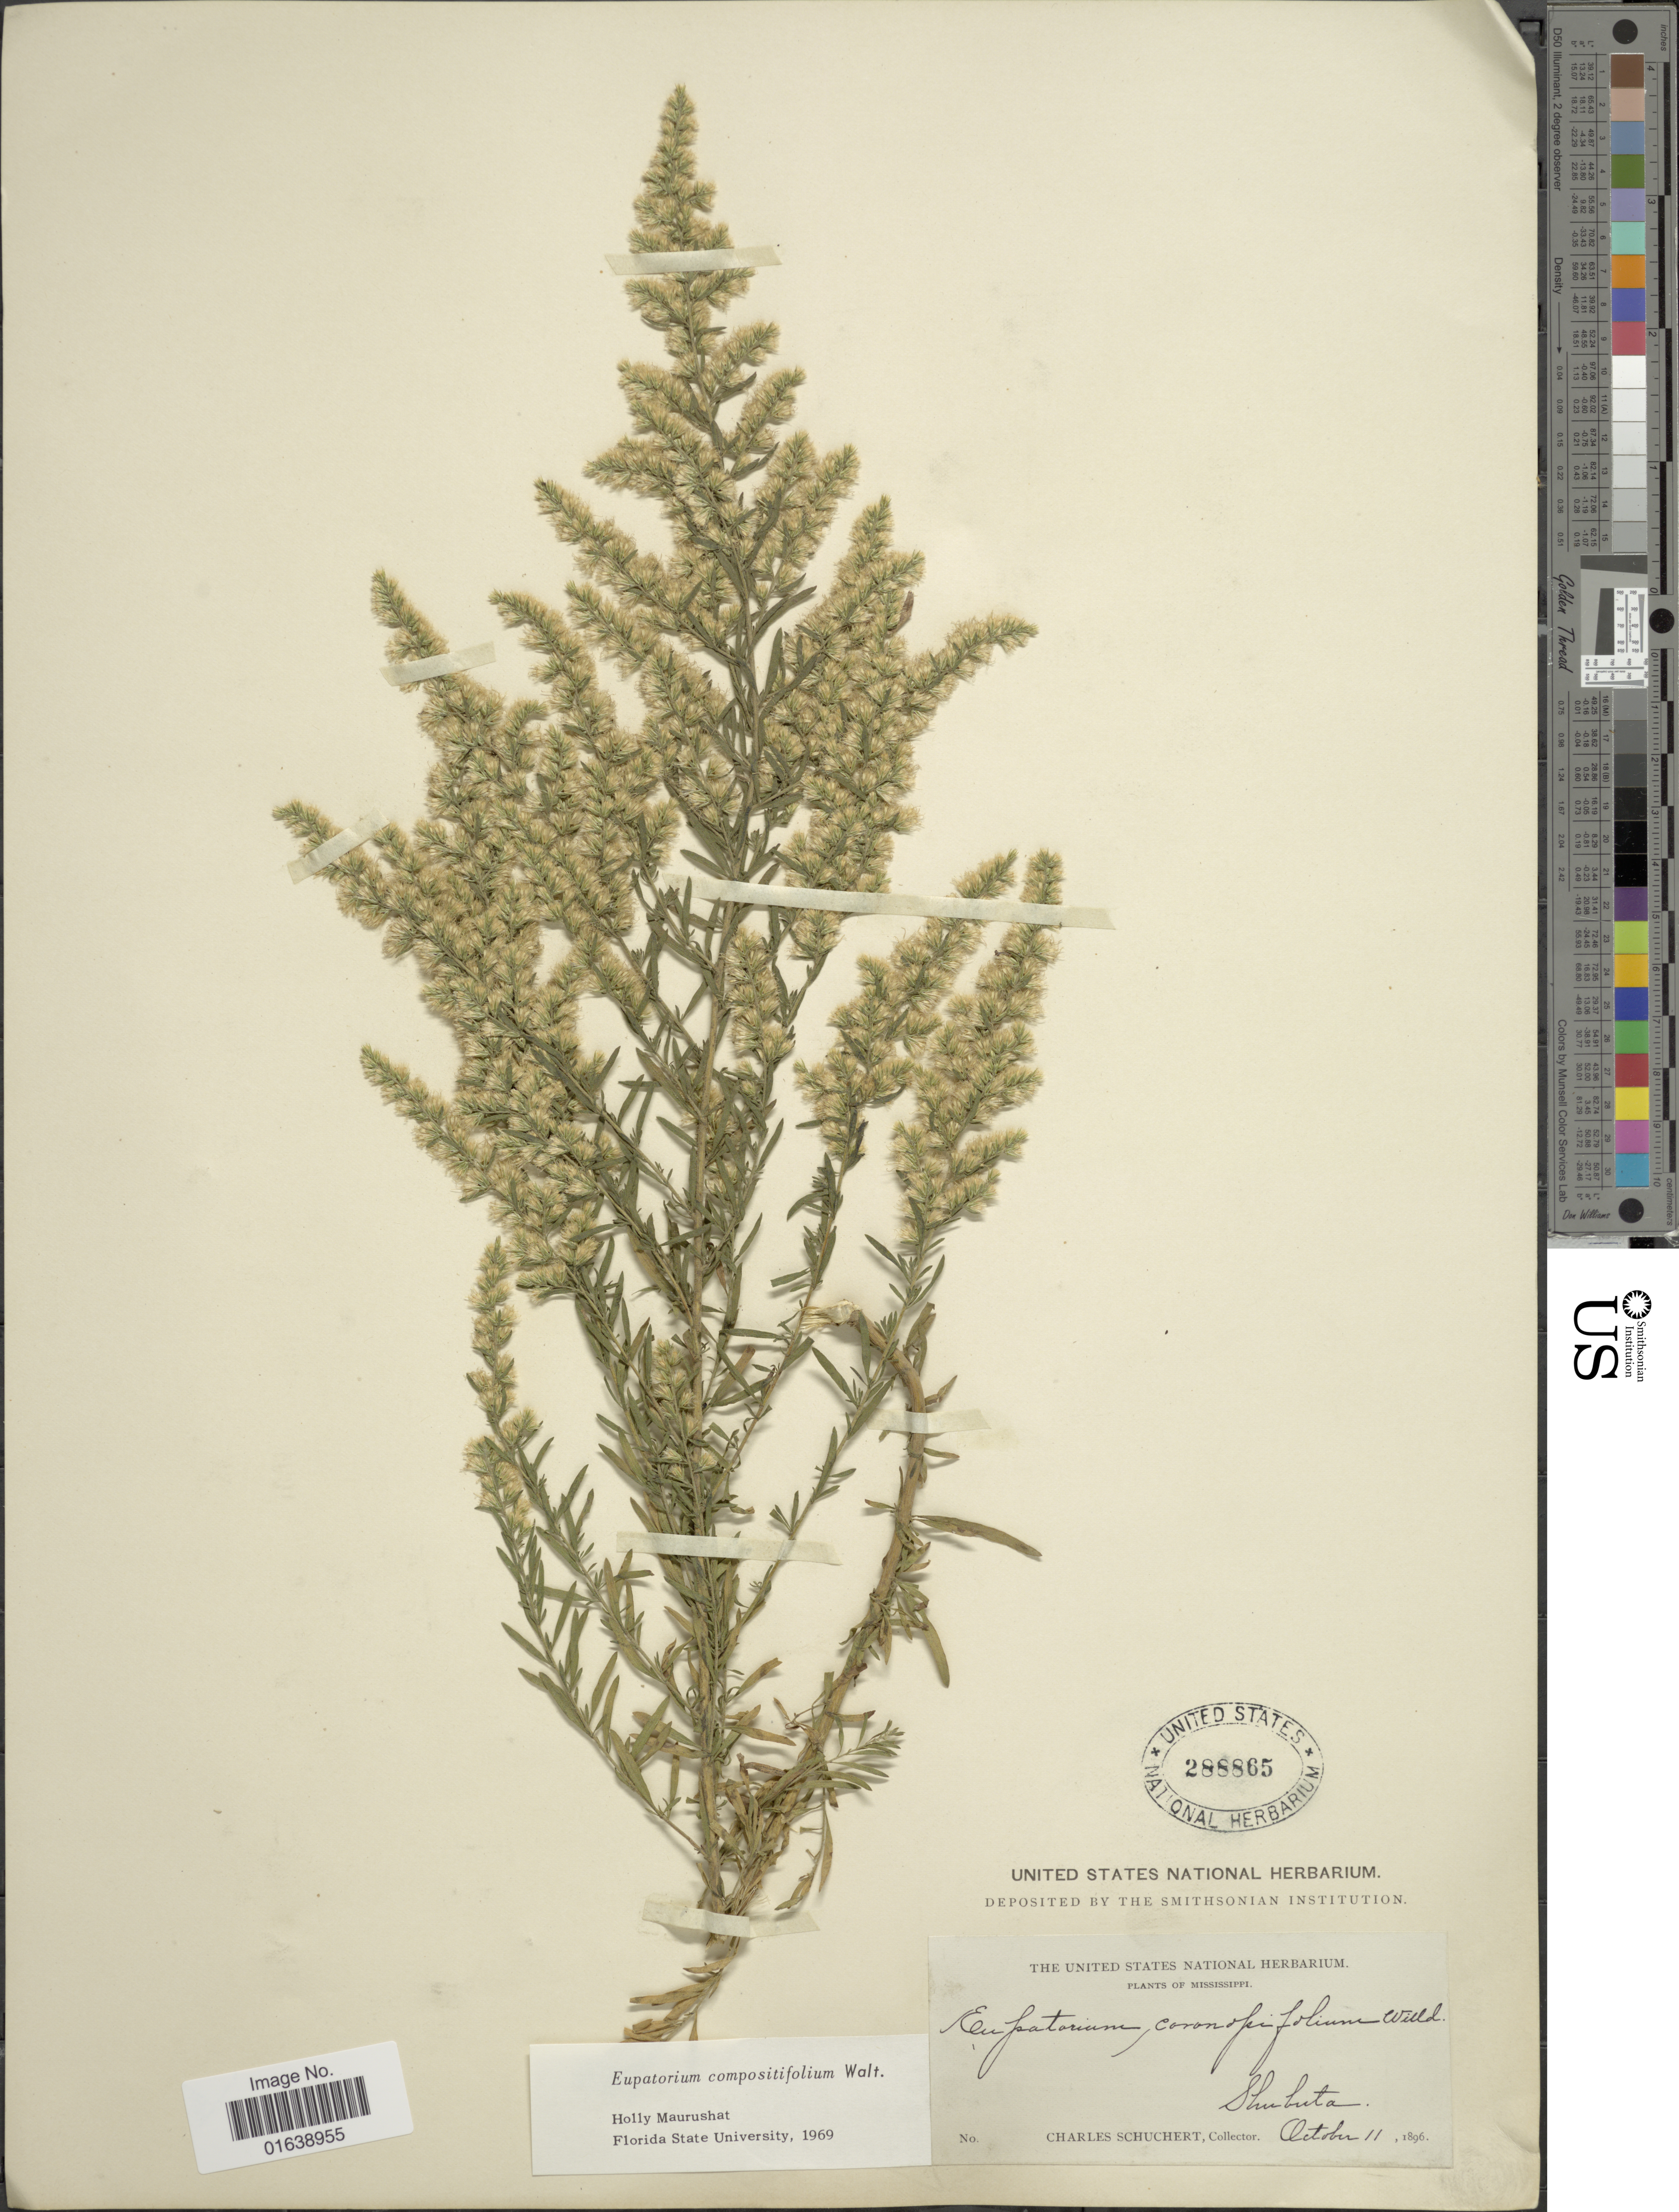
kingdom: Plantae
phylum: Tracheophyta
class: Magnoliopsida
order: Asterales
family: Asteraceae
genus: Eupatorium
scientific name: Eupatorium compositifolium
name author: Walter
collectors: C. Schuchert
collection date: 1896-10-11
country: United States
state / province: Mississippi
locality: Shubuta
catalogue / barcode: US 288865